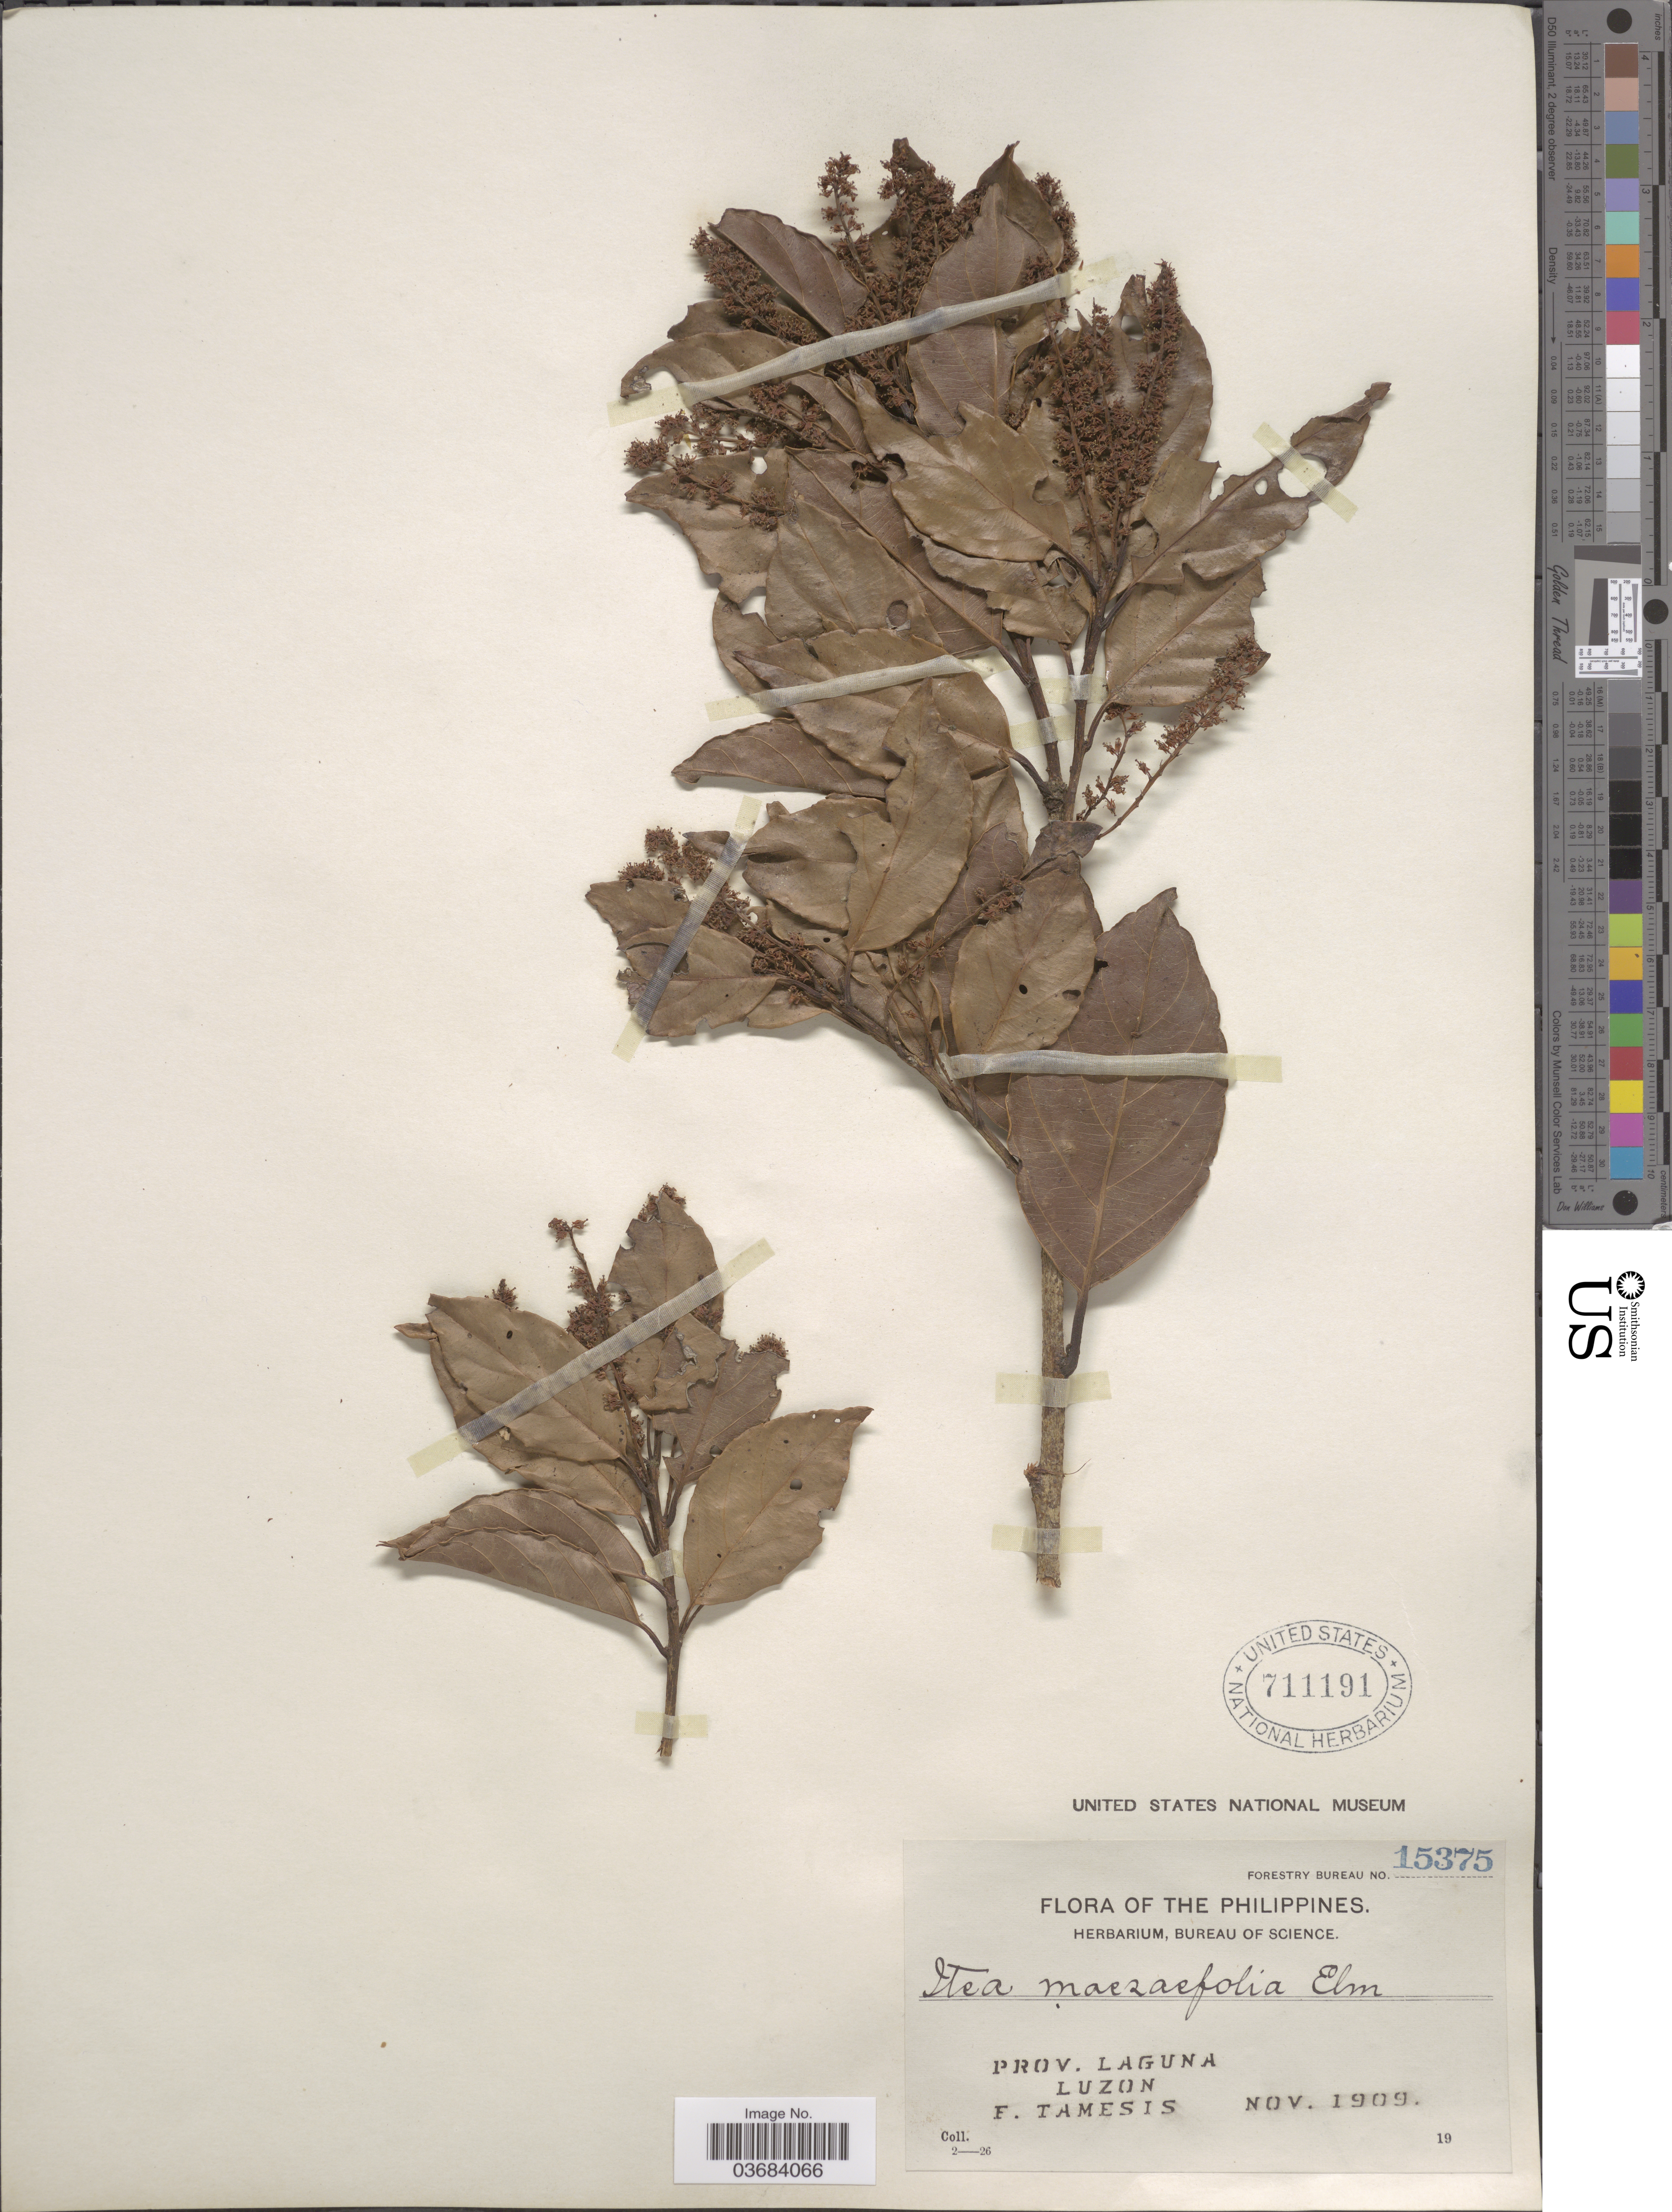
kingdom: Plantae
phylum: Tracheophyta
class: Magnoliopsida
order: Saxifragales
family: Iteaceae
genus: Itea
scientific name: Itea maesaefolia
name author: Elmer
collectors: F. Tamesis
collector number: Forestry Bureau 15375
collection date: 1909-11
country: Philippines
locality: Prov. Laguna. Luzon.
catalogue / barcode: US 711191